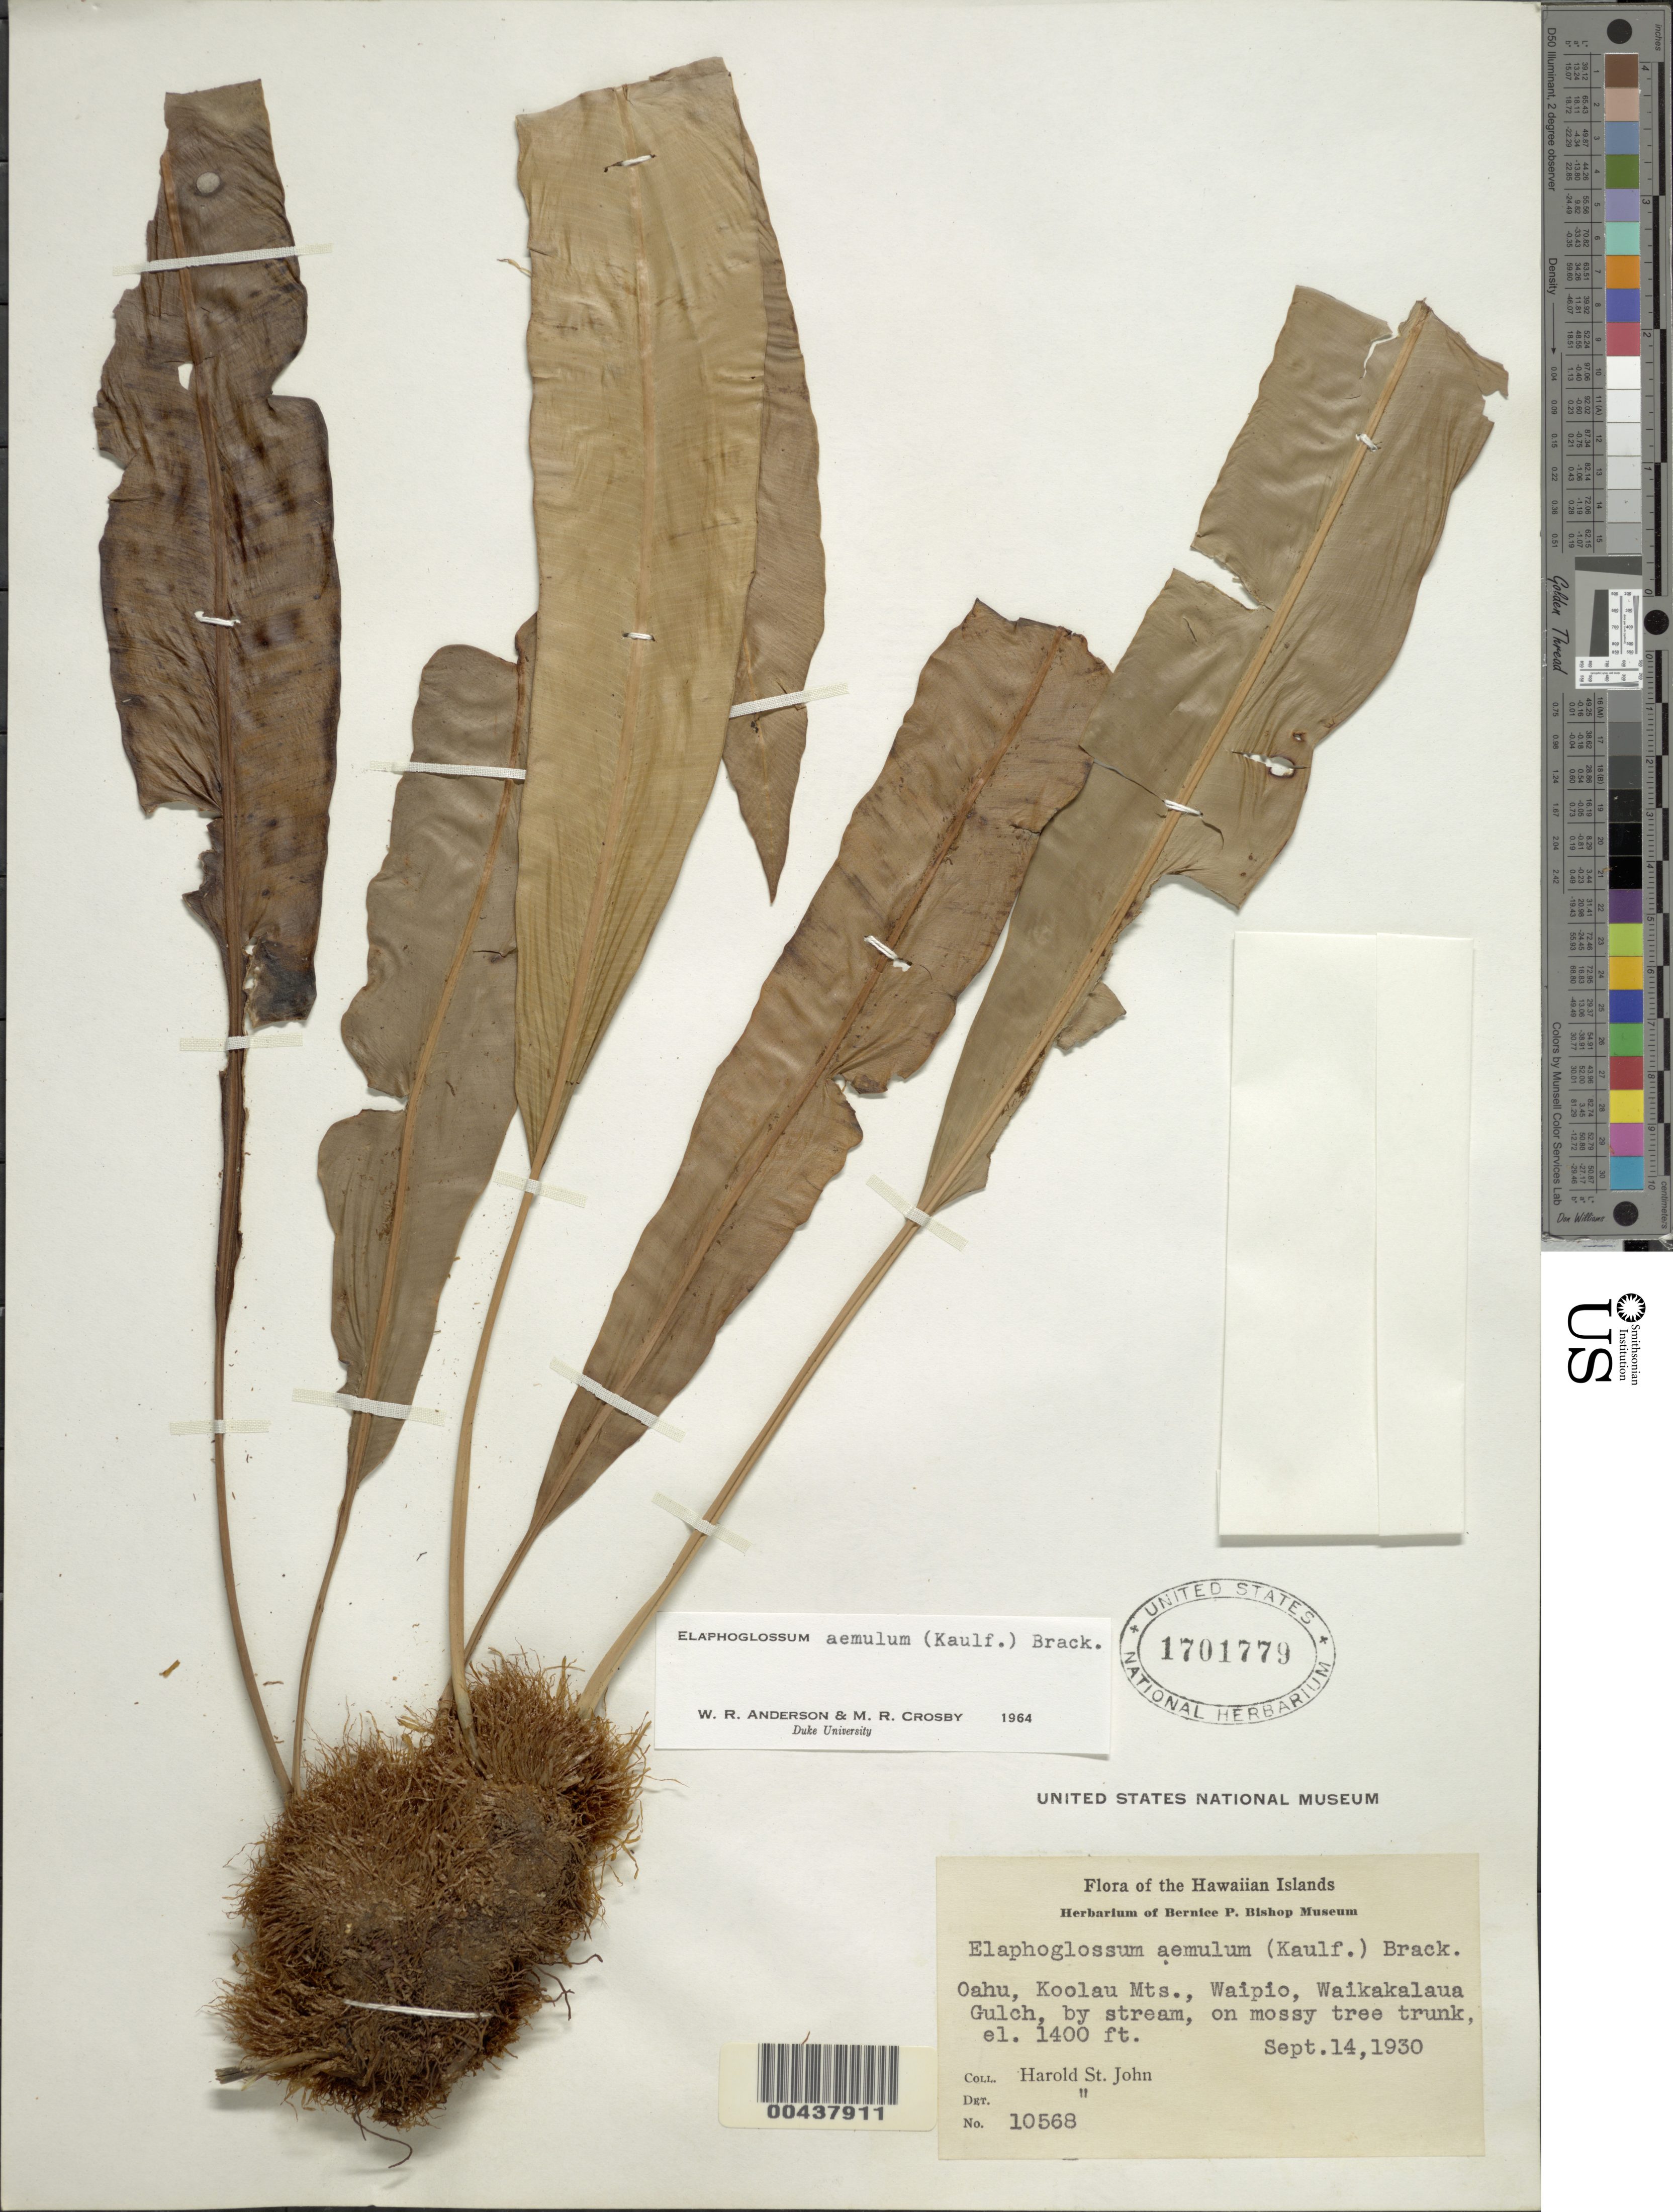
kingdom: Plantae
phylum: Tracheophyta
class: Polypodiopsida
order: Polypodiales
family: Dryopteridaceae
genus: Elaphoglossum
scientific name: Elaphoglossum aemulum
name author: (Kaulf.) Brack.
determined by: Anderson, W. R.; Crosby, M.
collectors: H. St. John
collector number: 10568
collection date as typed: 14 Sep 1930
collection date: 1930-09-14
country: United States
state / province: Hawaii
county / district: Honolulu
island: Oahu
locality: Koolau Mts., Waipio, Waikakalaua Gulch, by stream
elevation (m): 427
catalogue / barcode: US 1701779